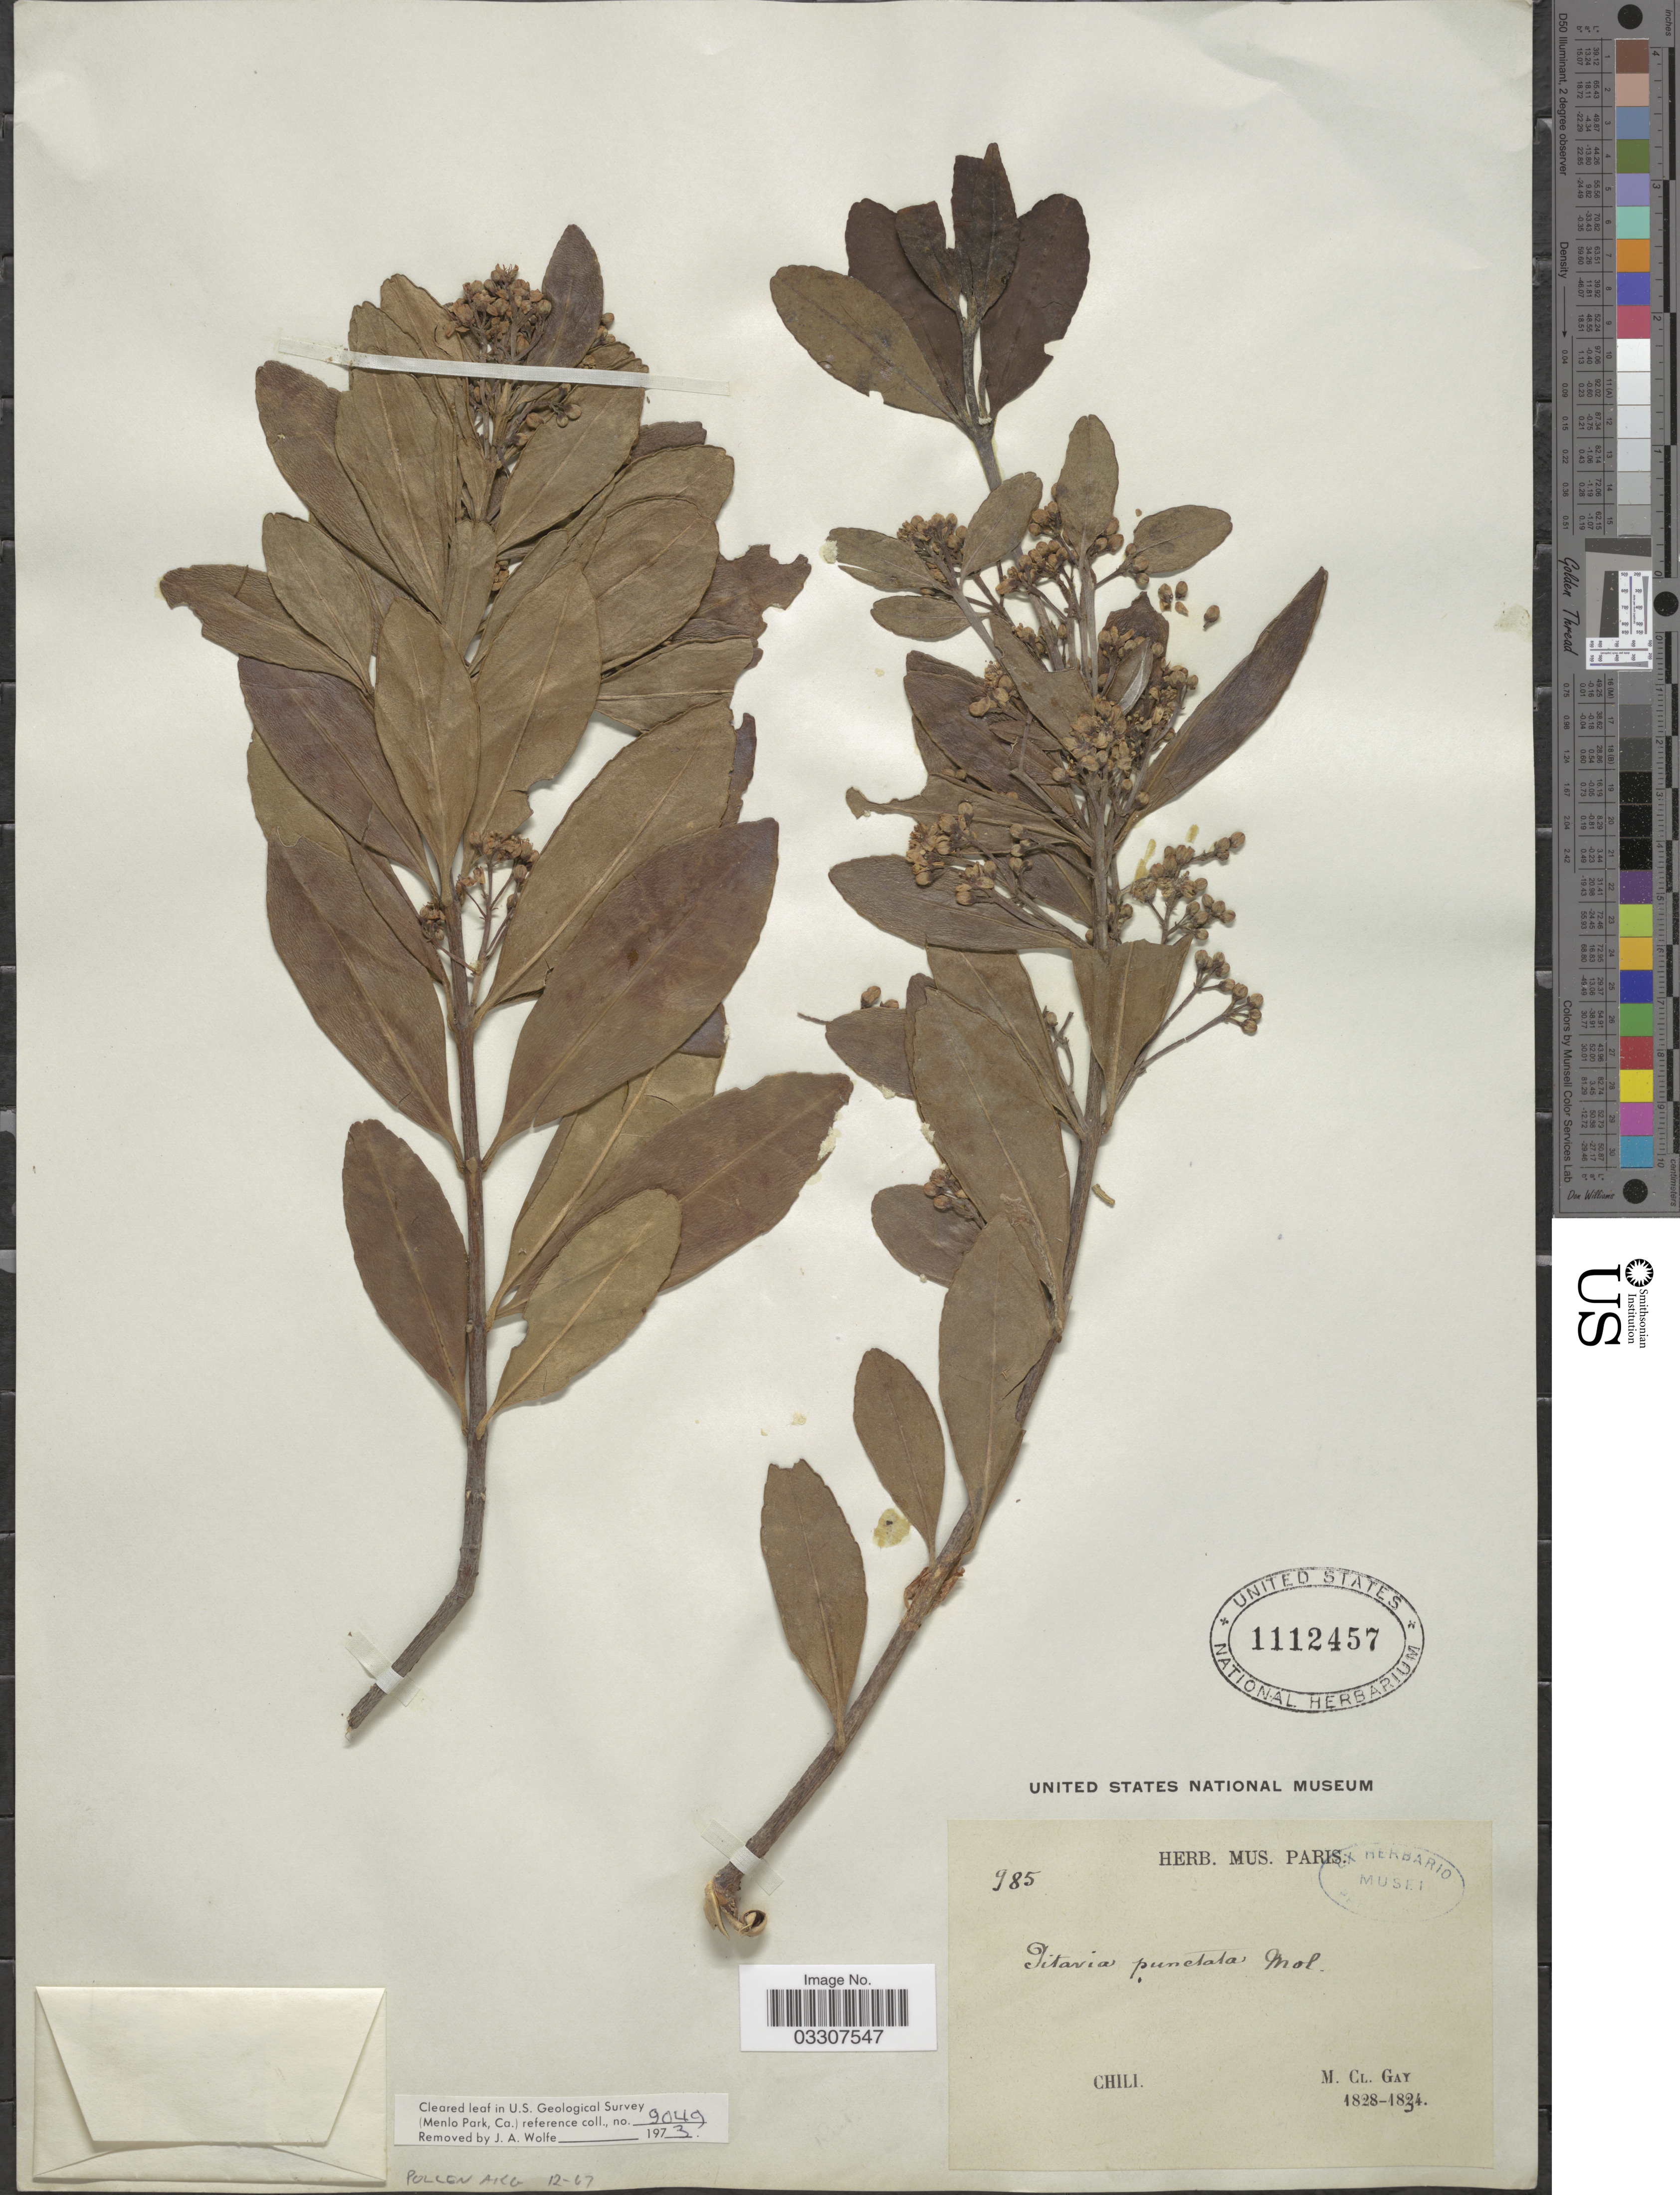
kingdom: Plantae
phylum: Tracheophyta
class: Magnoliopsida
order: Sapindales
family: Rutaceae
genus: Pitavia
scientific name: Pitavia punctata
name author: (Ruiz & Pav.) Molina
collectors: M. Gay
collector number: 985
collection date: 1828/1834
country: Chile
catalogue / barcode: US 1112457